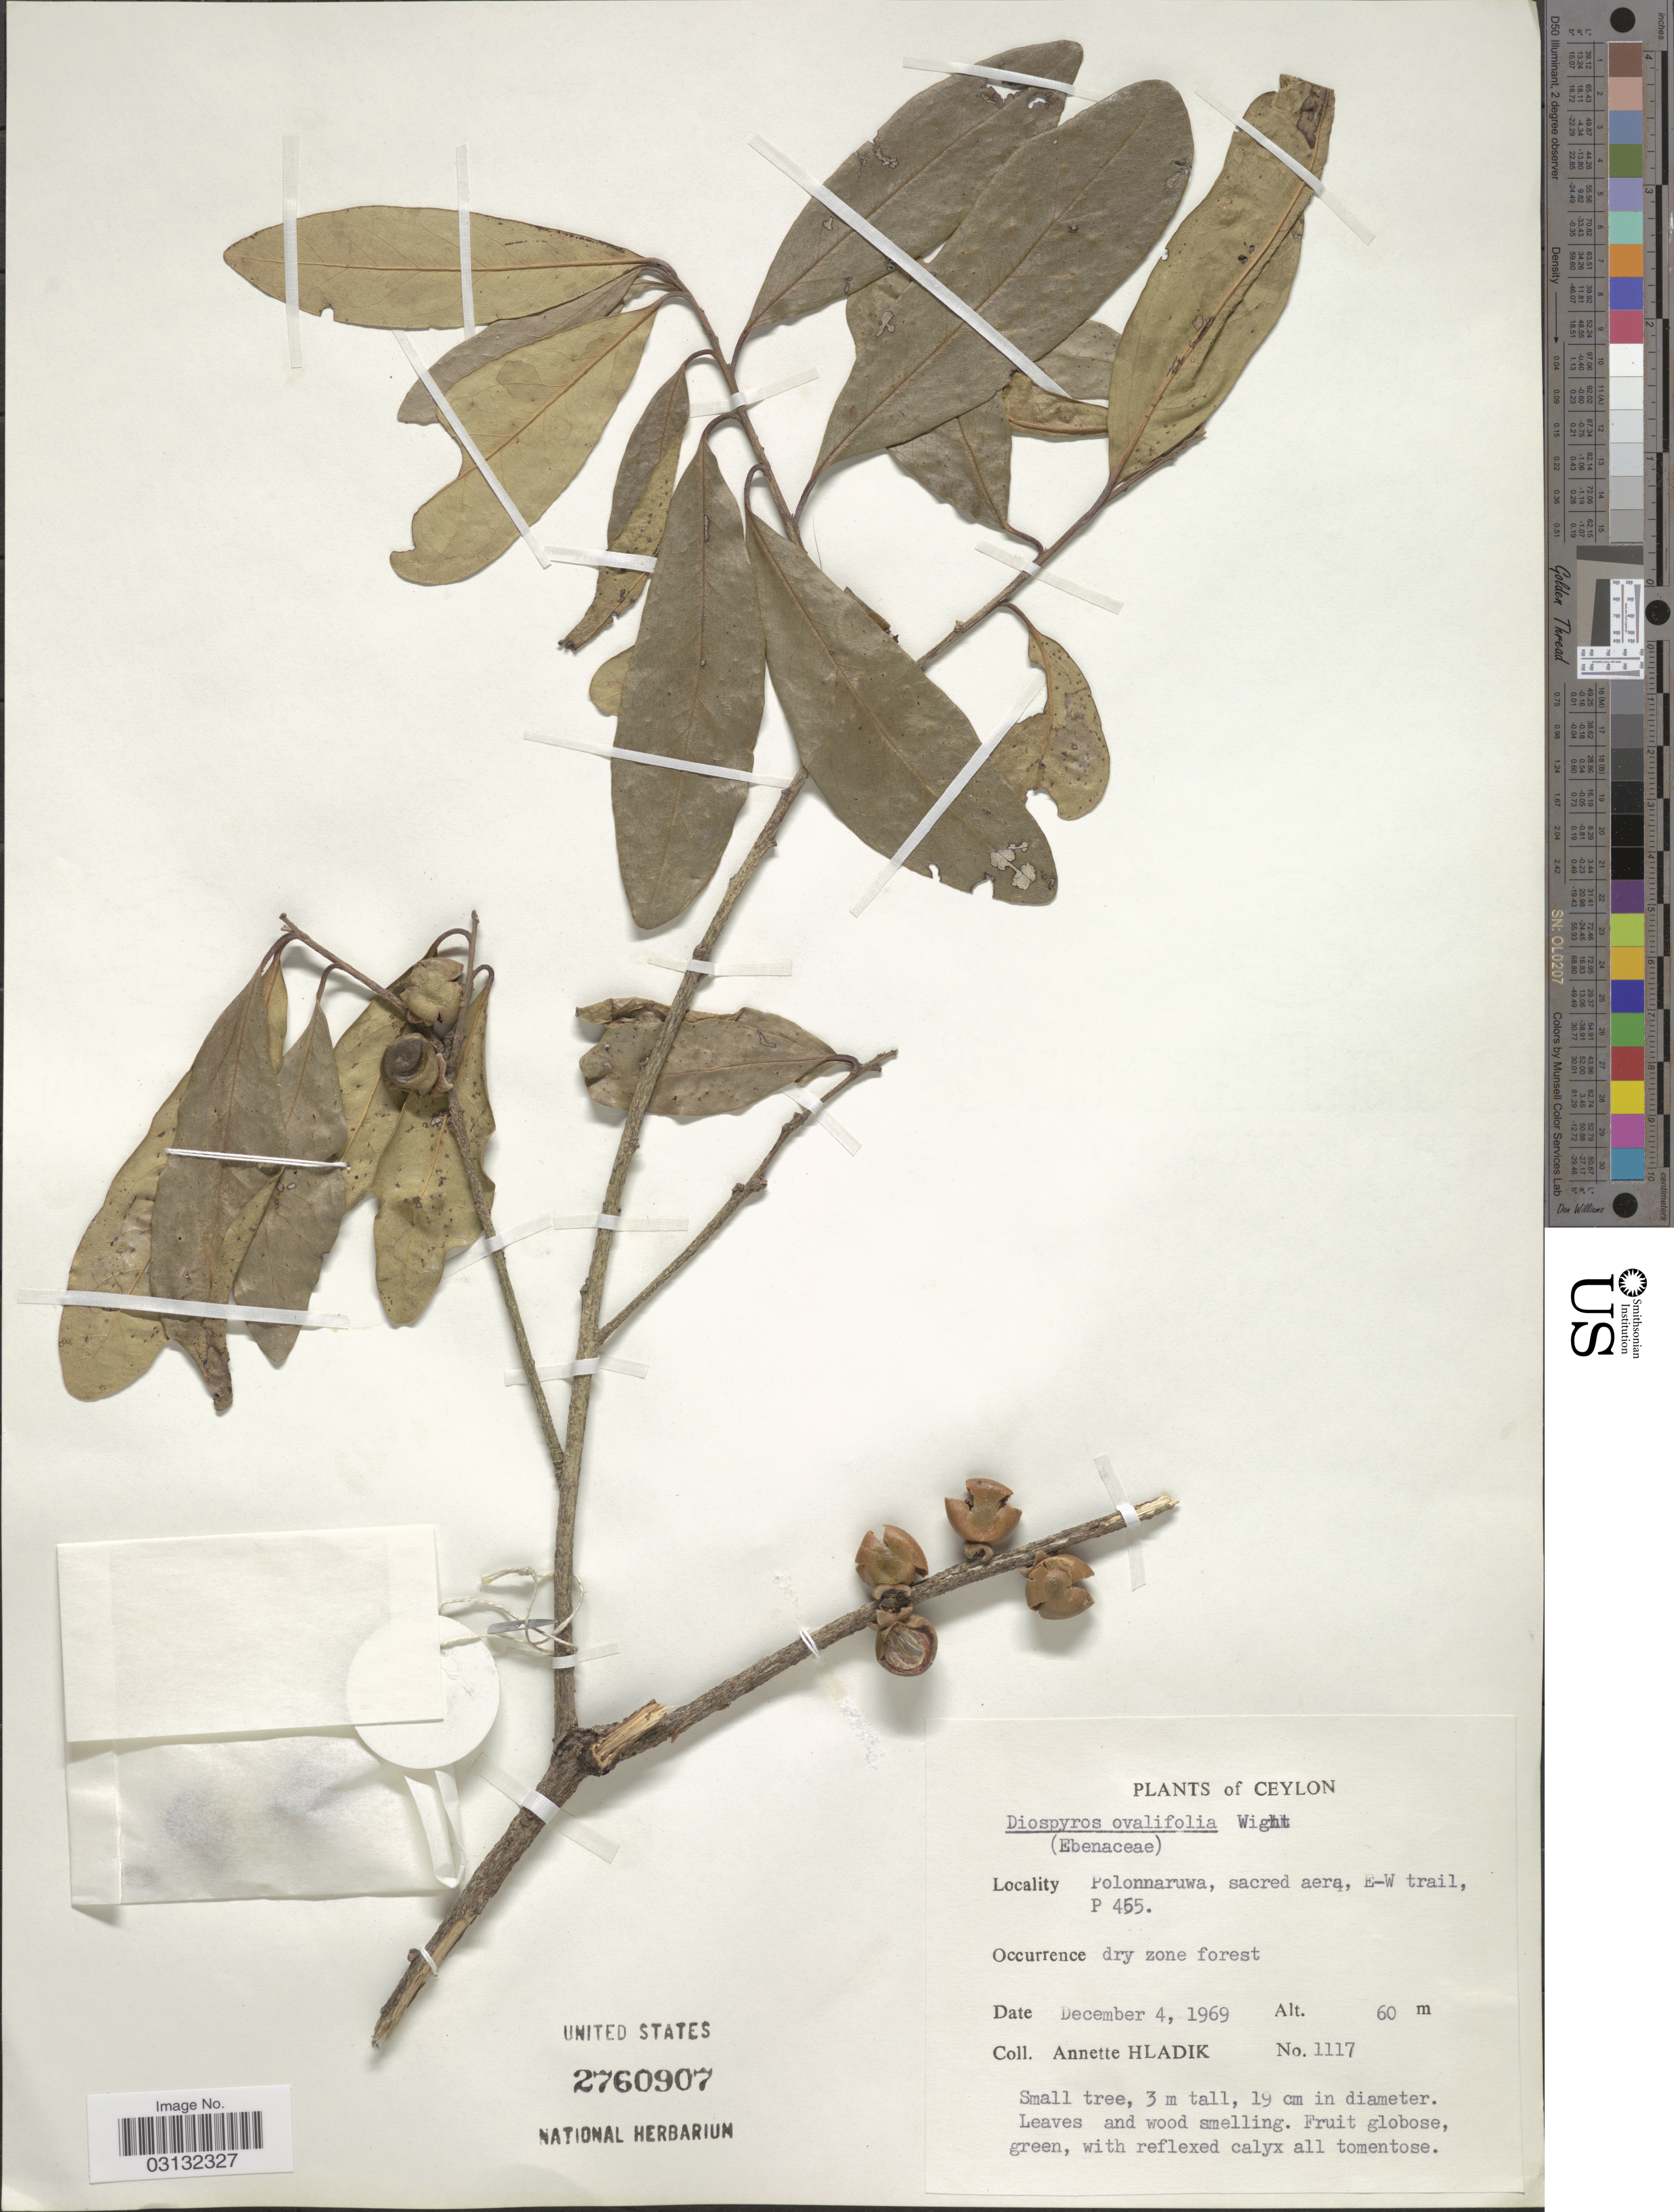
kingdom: Plantae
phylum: Tracheophyta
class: Magnoliopsida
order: Ericales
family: Ebenaceae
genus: Diospyros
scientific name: Diospyros ovalifolia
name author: Wight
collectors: A. Hladik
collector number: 1117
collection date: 1969-12-04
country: Sri Lanka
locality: Ceylon. Polonnaruwa, sacred area, E-W trail, P 465.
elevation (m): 60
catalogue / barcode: US 2760907